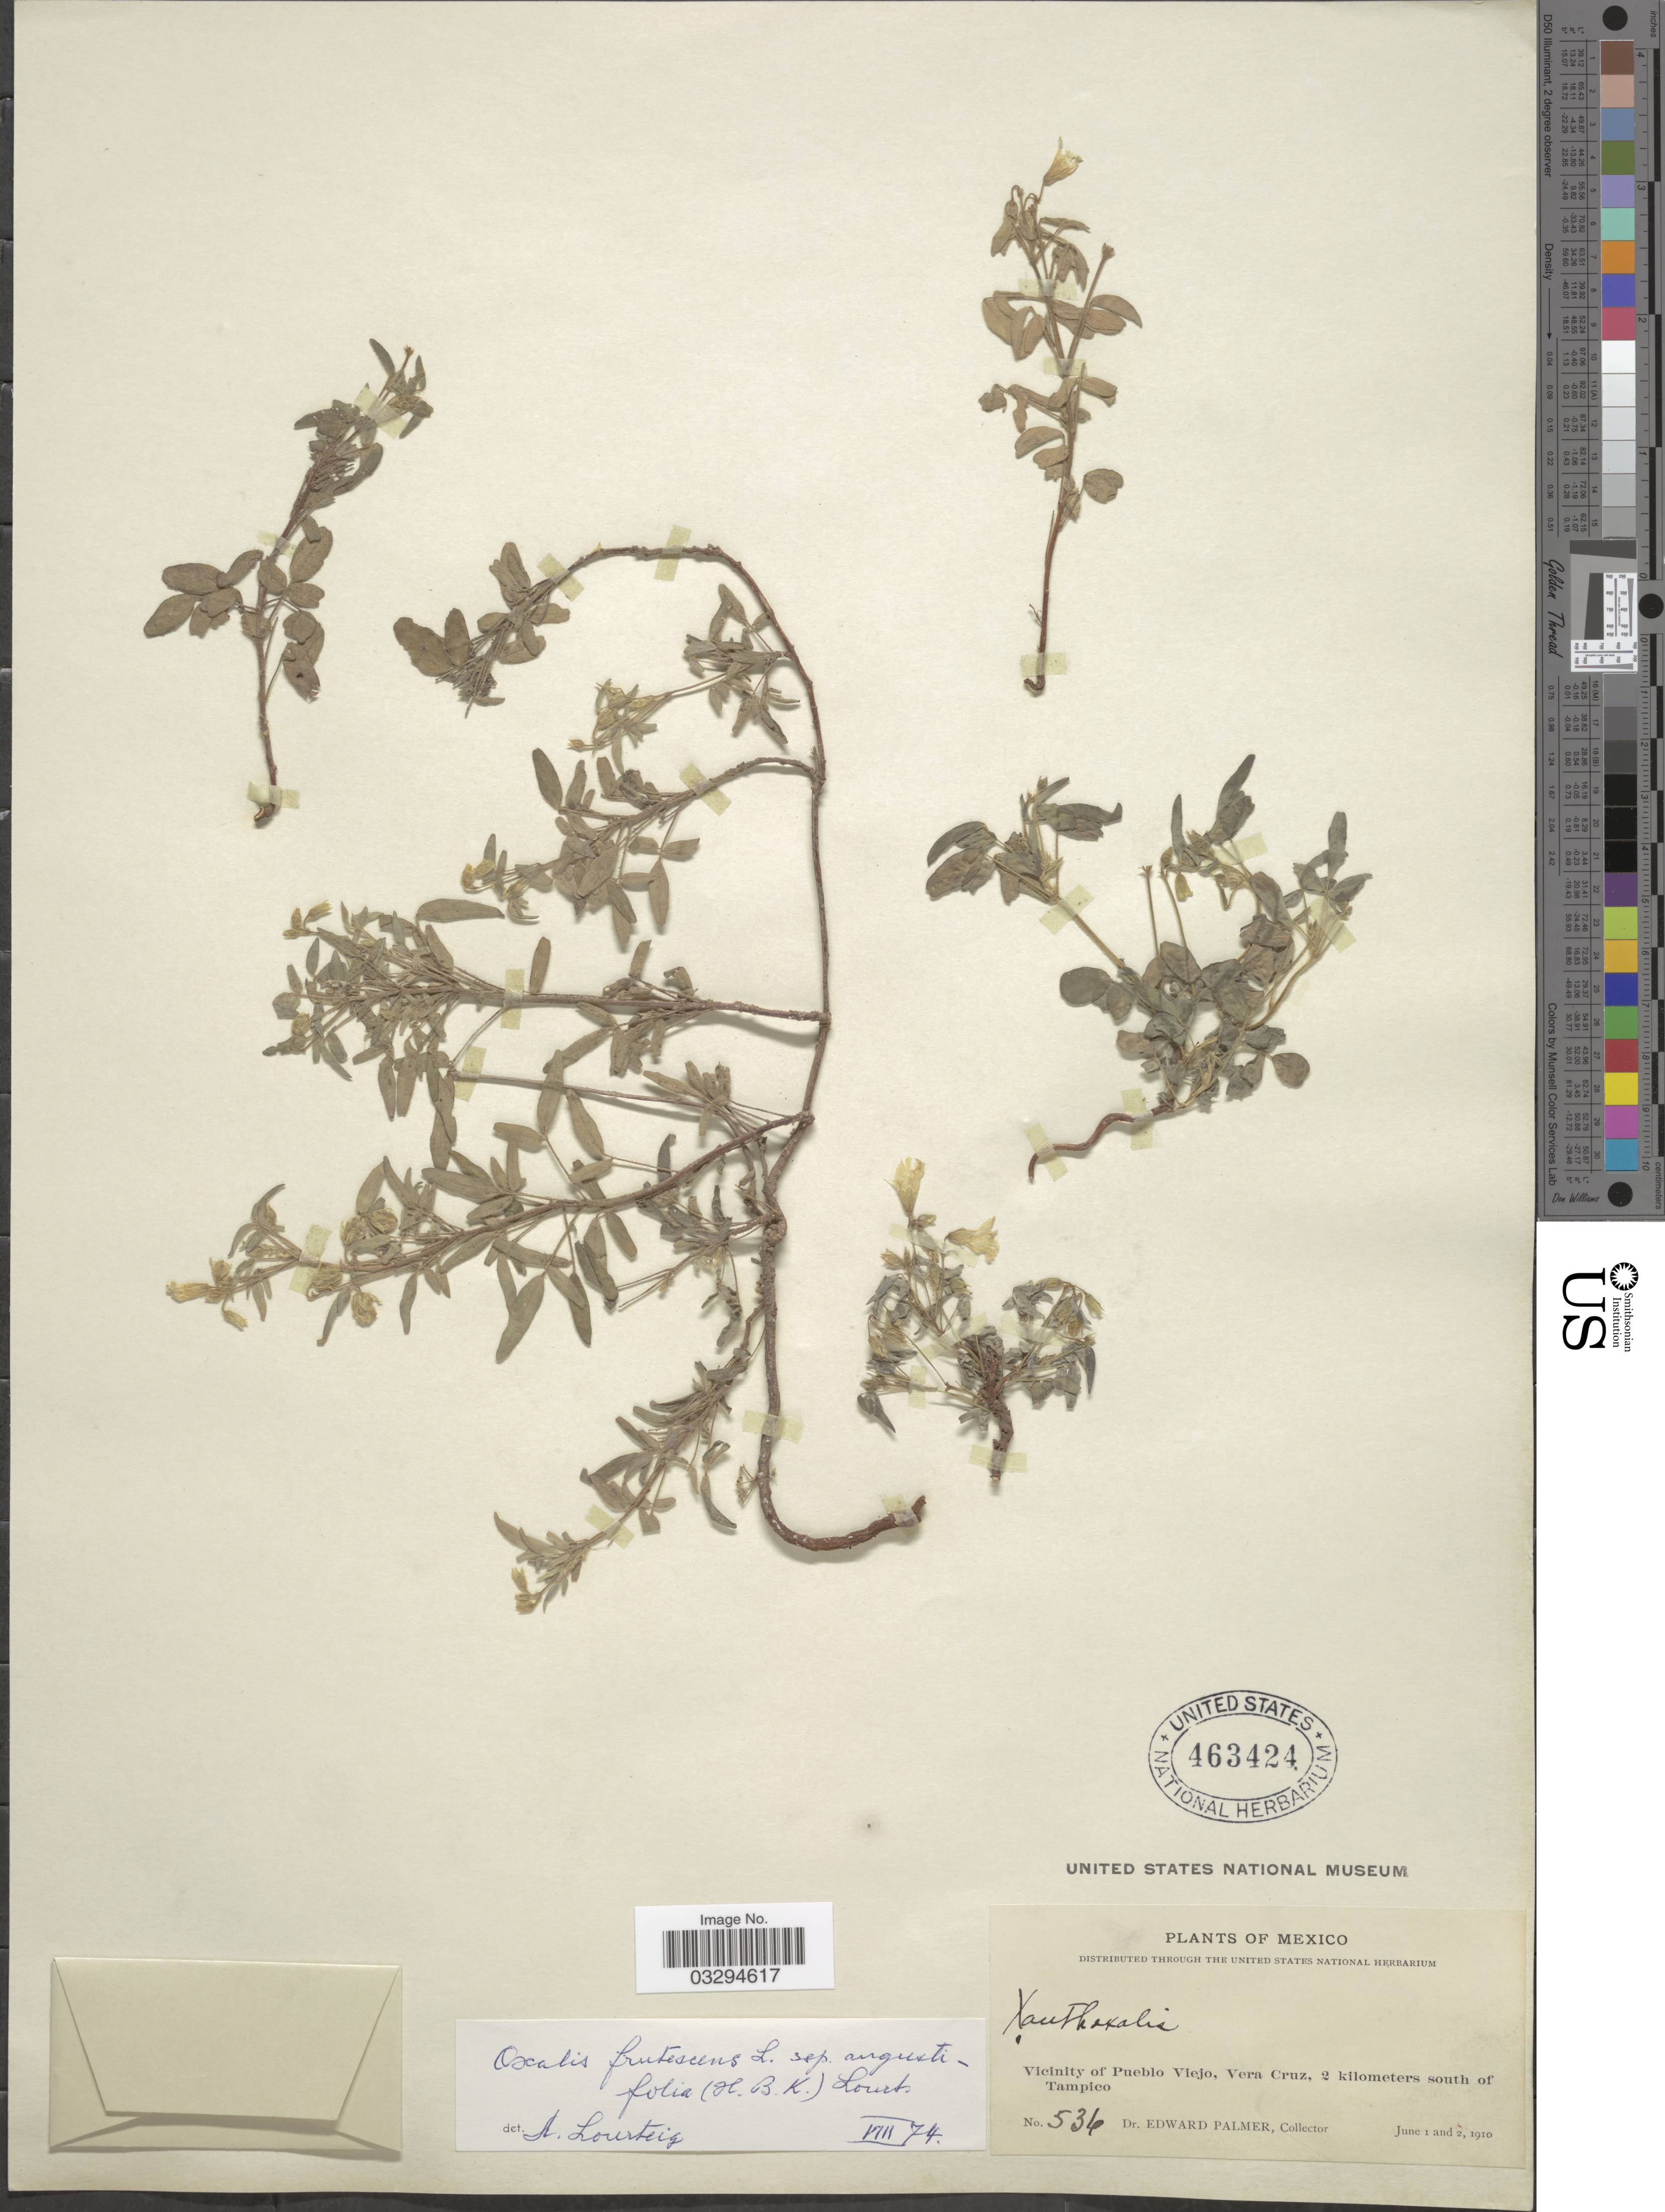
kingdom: Plantae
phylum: Tracheophyta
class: Magnoliopsida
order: Oxalidales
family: Oxalidaceae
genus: Oxalis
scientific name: Oxalis frutescens subsp. angustifolia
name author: (Kunth) Lourteig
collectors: E. Palmer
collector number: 536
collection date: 1910-06-01/1910-06-02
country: Mexico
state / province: Veracruz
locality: Vicinity of Pueblo Viejo, Vera Cruz, 2 kilometers south of Tampico.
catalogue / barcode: US 463424